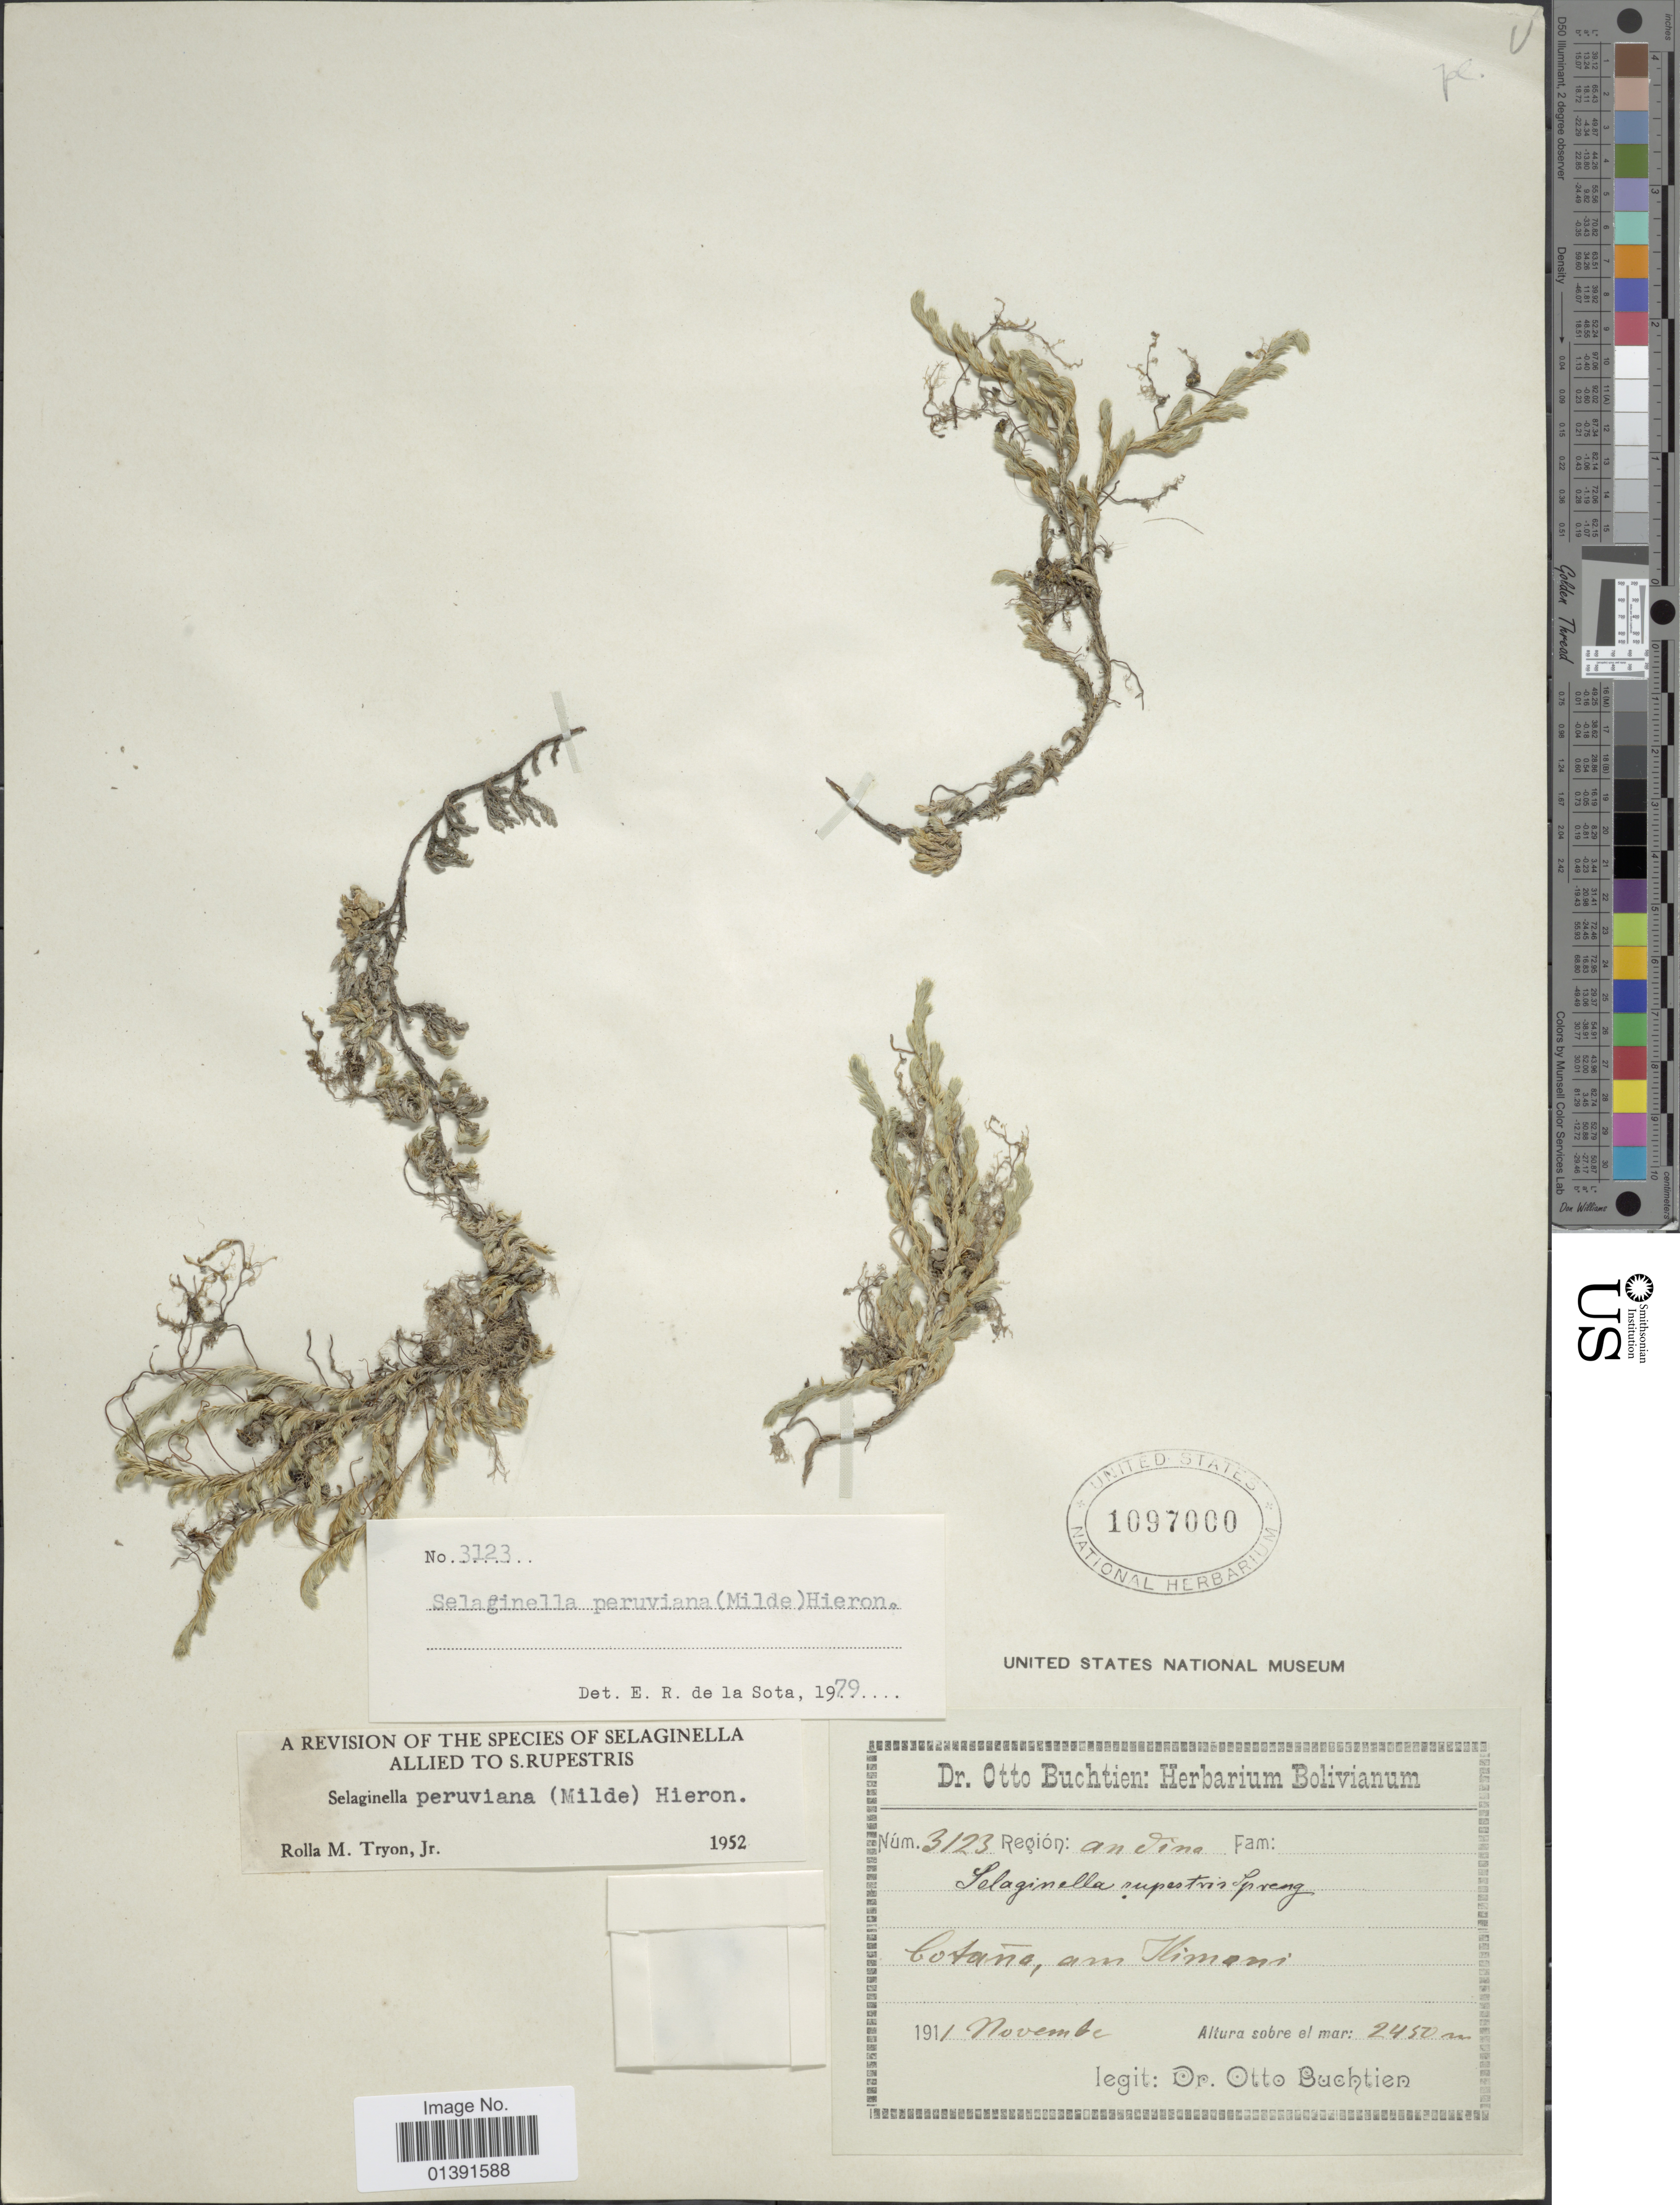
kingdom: Plantae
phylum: Tracheophyta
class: Lycopodiopsida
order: Selaginellales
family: Selaginellaceae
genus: Selaginella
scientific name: Selaginella peruviana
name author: (Milde) Hieron.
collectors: O. Buchtien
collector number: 3123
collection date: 1911-11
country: Bolivia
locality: Region Andina, Cotaña am Illimani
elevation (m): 2450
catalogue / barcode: US 1097000